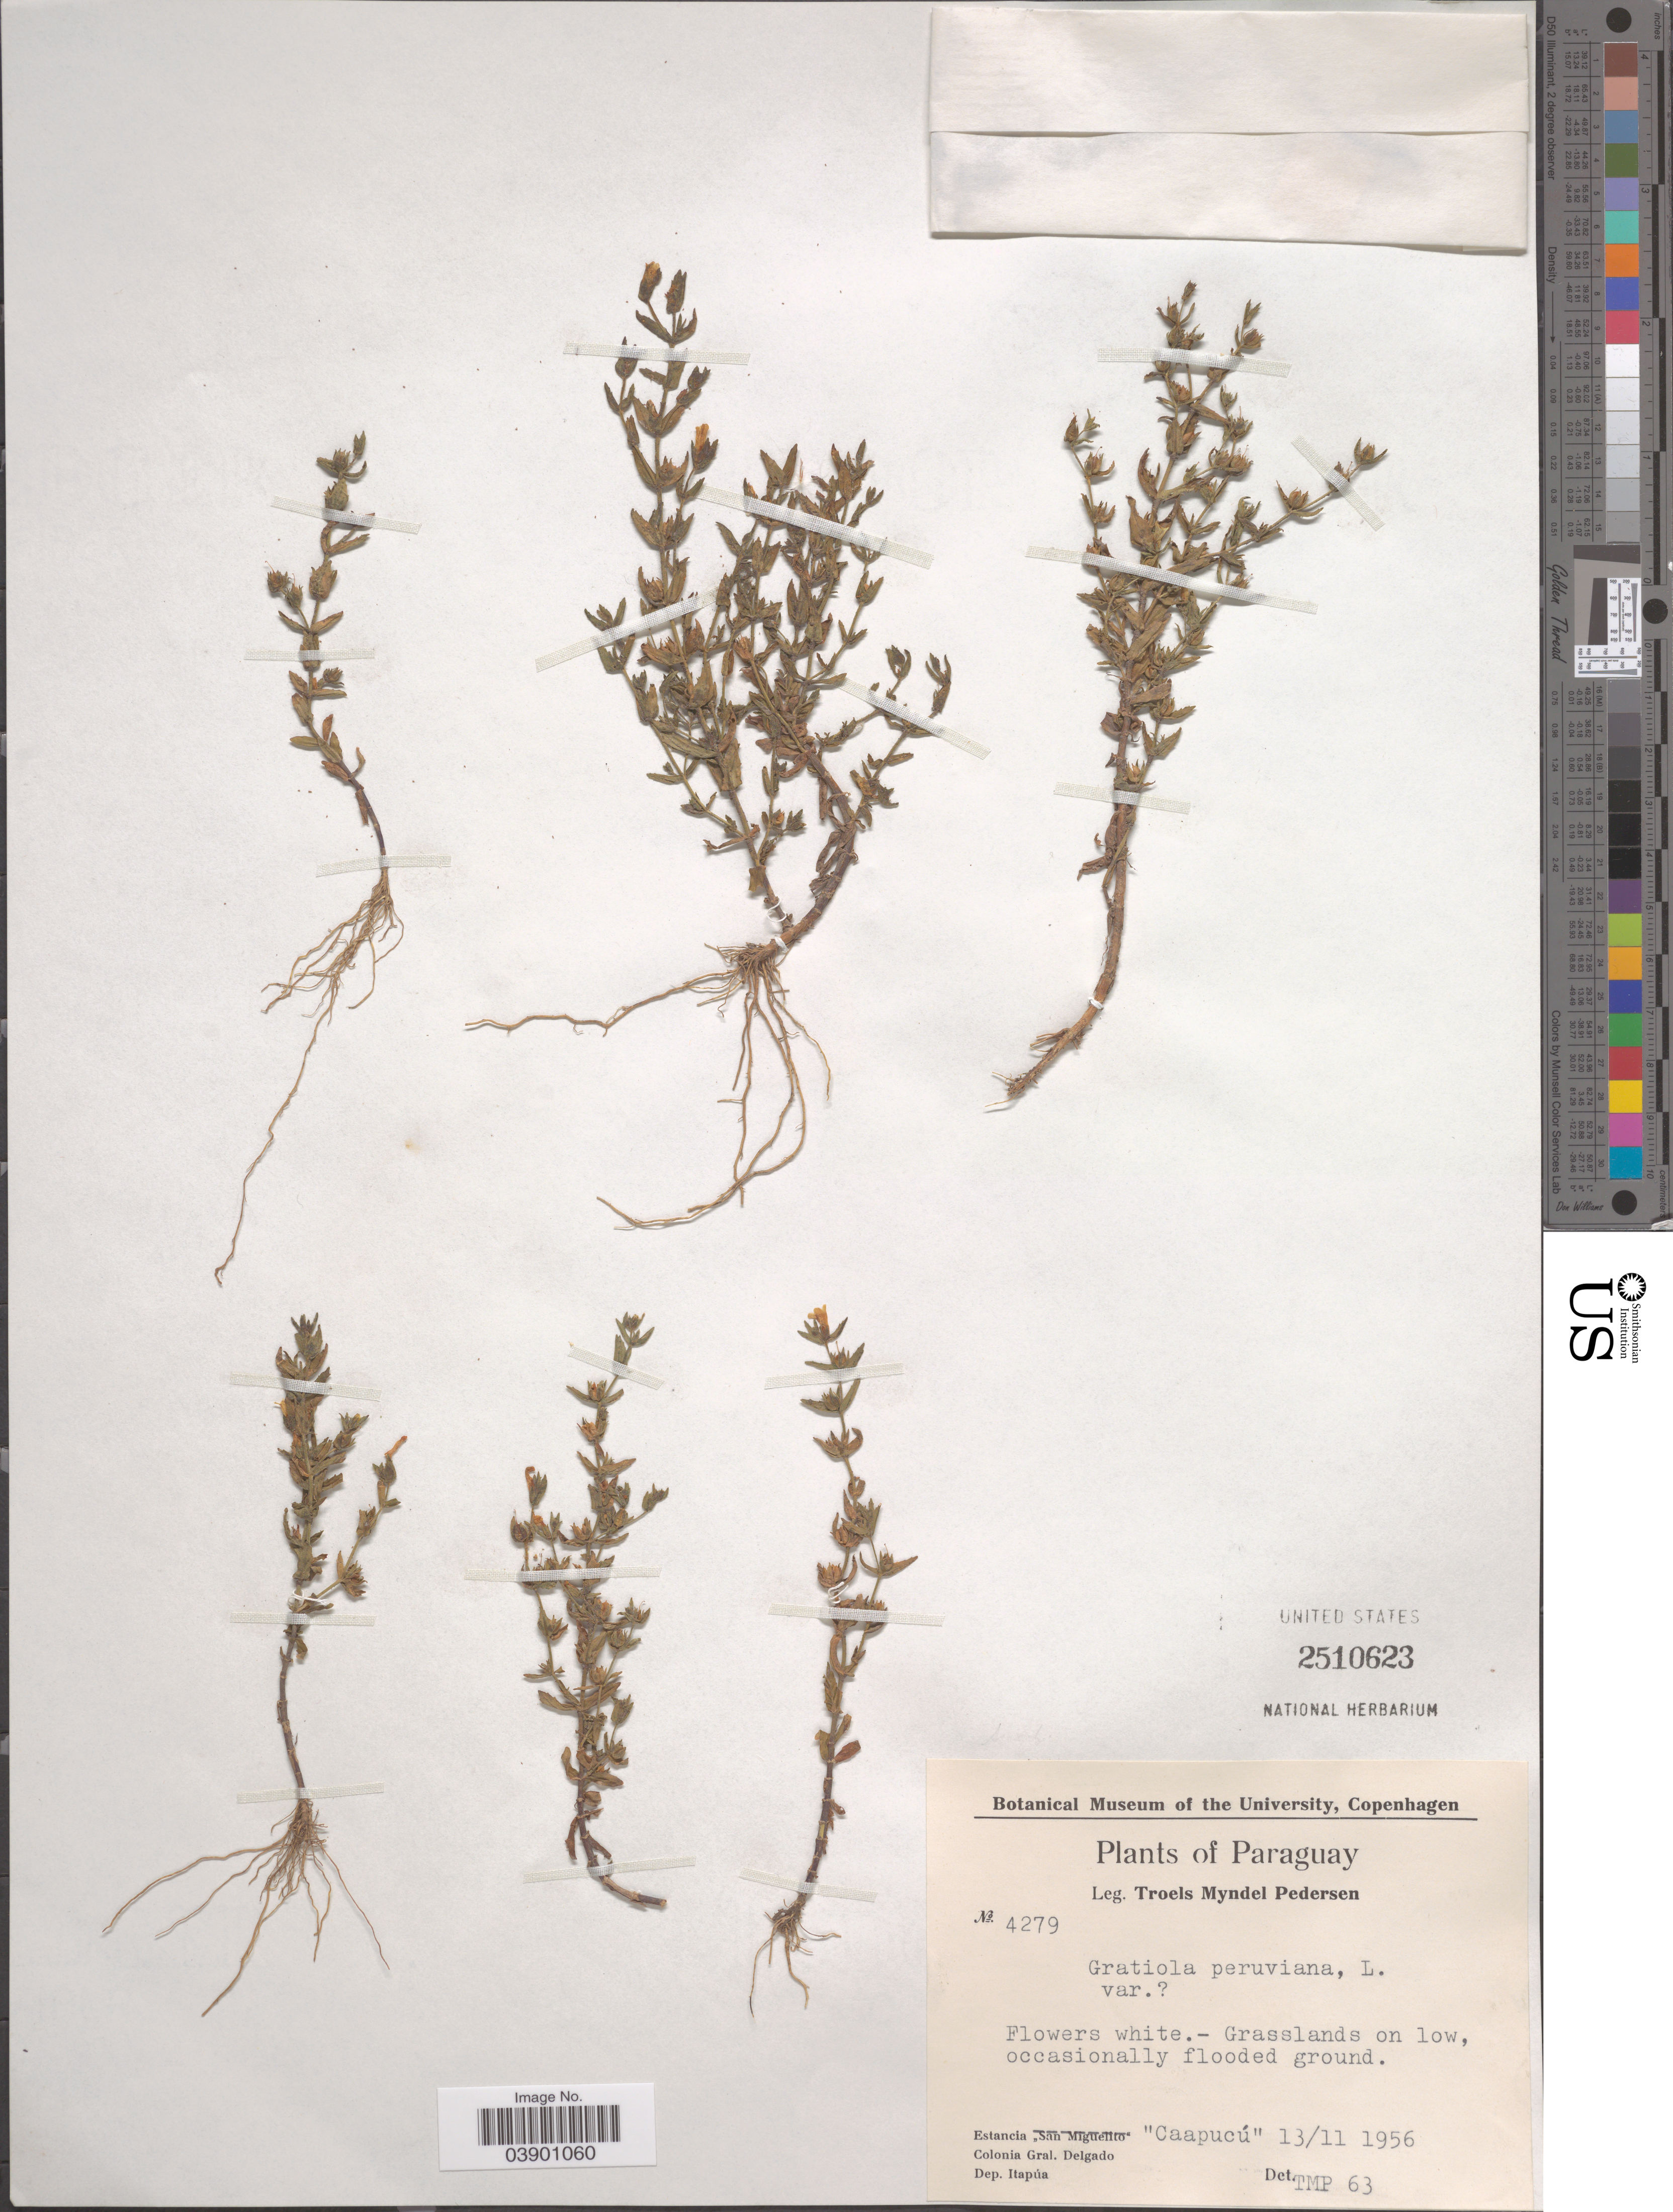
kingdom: Plantae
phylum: Tracheophyta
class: Magnoliopsida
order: Lamiales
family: Plantaginaceae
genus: Gratiola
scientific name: Gratiola peruviana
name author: L.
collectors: T. Pederson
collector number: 4279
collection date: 1956-11-13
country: Paraguay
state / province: Itapua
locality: Estancia "San Miguelito" "Caapucú". Colonia Gral. Delgado. Dep. Itapúa.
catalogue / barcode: US 2510623